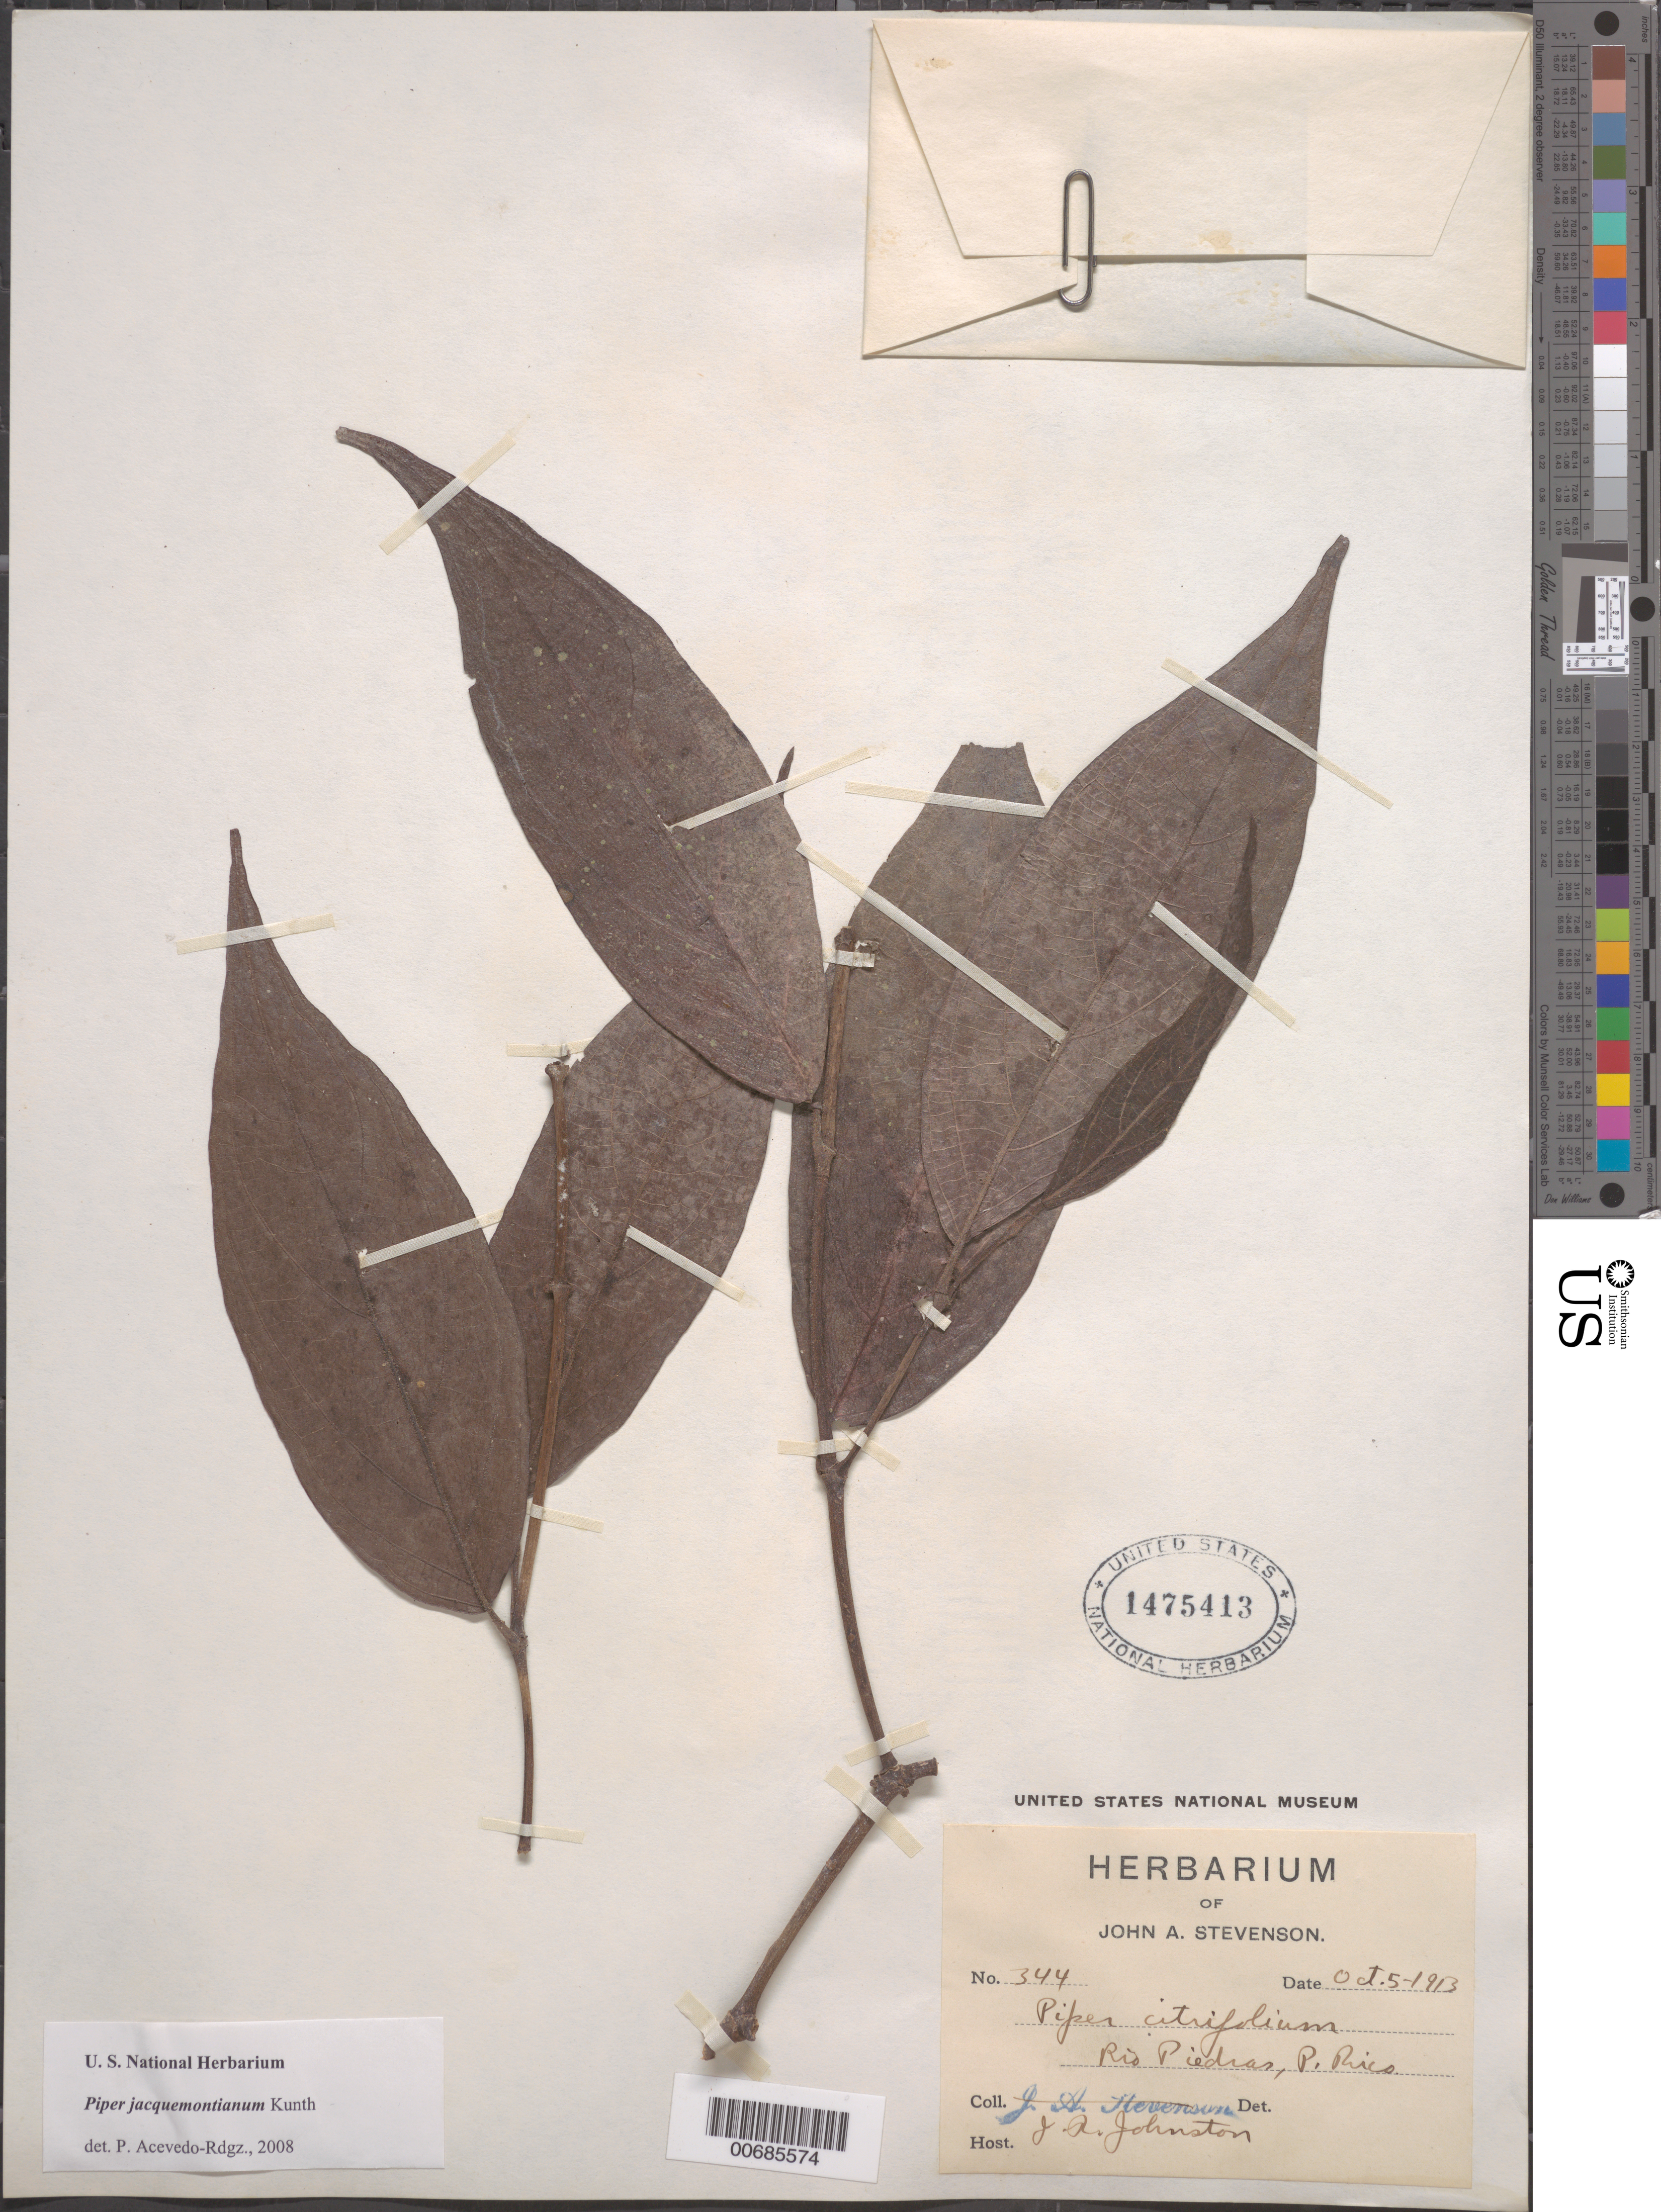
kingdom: Plantae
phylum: Tracheophyta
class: Magnoliopsida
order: Piperales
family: Piperaceae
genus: Piper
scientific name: Piper citrifolium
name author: Lam.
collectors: J. Johnston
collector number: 344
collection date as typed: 05 Oct 1913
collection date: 1913-10-05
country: Puerto Rico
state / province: Rio Piedras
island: Greater Antilles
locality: Rio Piedras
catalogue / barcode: US 1475413